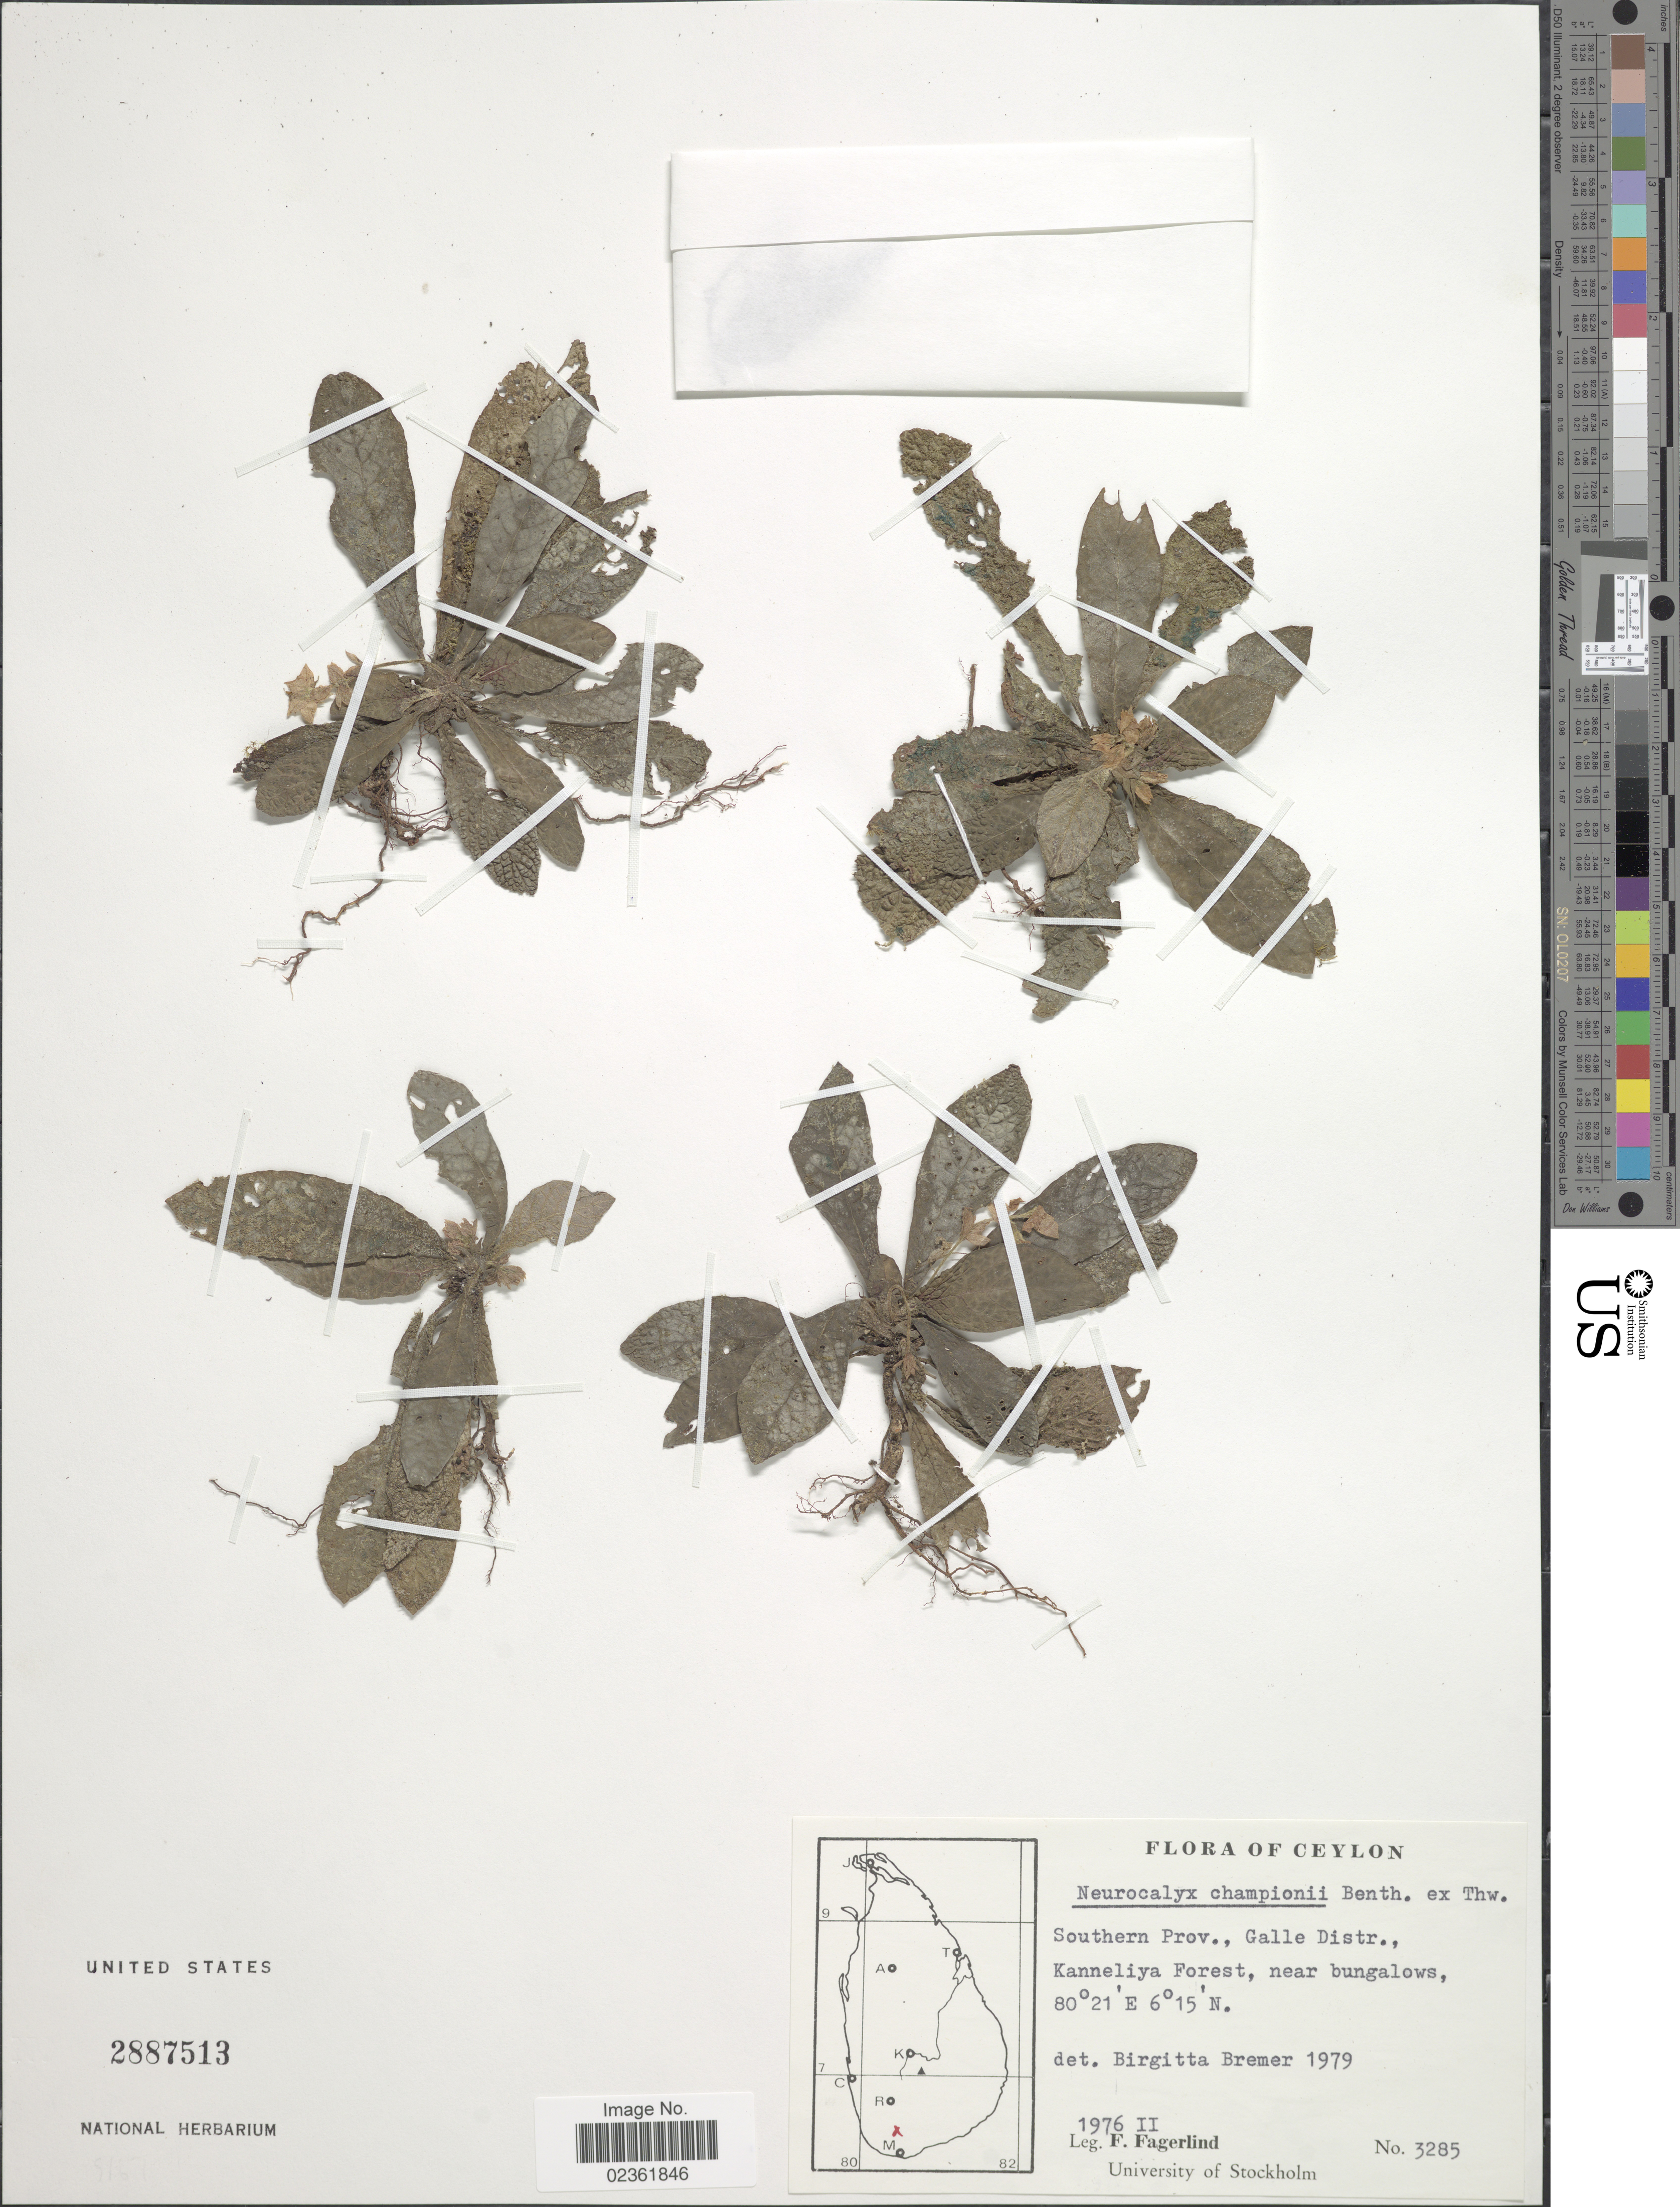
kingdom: Plantae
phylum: Tracheophyta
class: Magnoliopsida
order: Gentianales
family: Rubiaceae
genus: Neurocalyx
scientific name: Neurocalyx championii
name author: Benth. ex Thwaites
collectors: F. Fagerlind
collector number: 3285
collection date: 1976-02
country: Sri Lanka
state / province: Southern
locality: Ceylon, Galle Distr., Kanneliya Forest, near bungalows.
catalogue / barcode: US 2887513